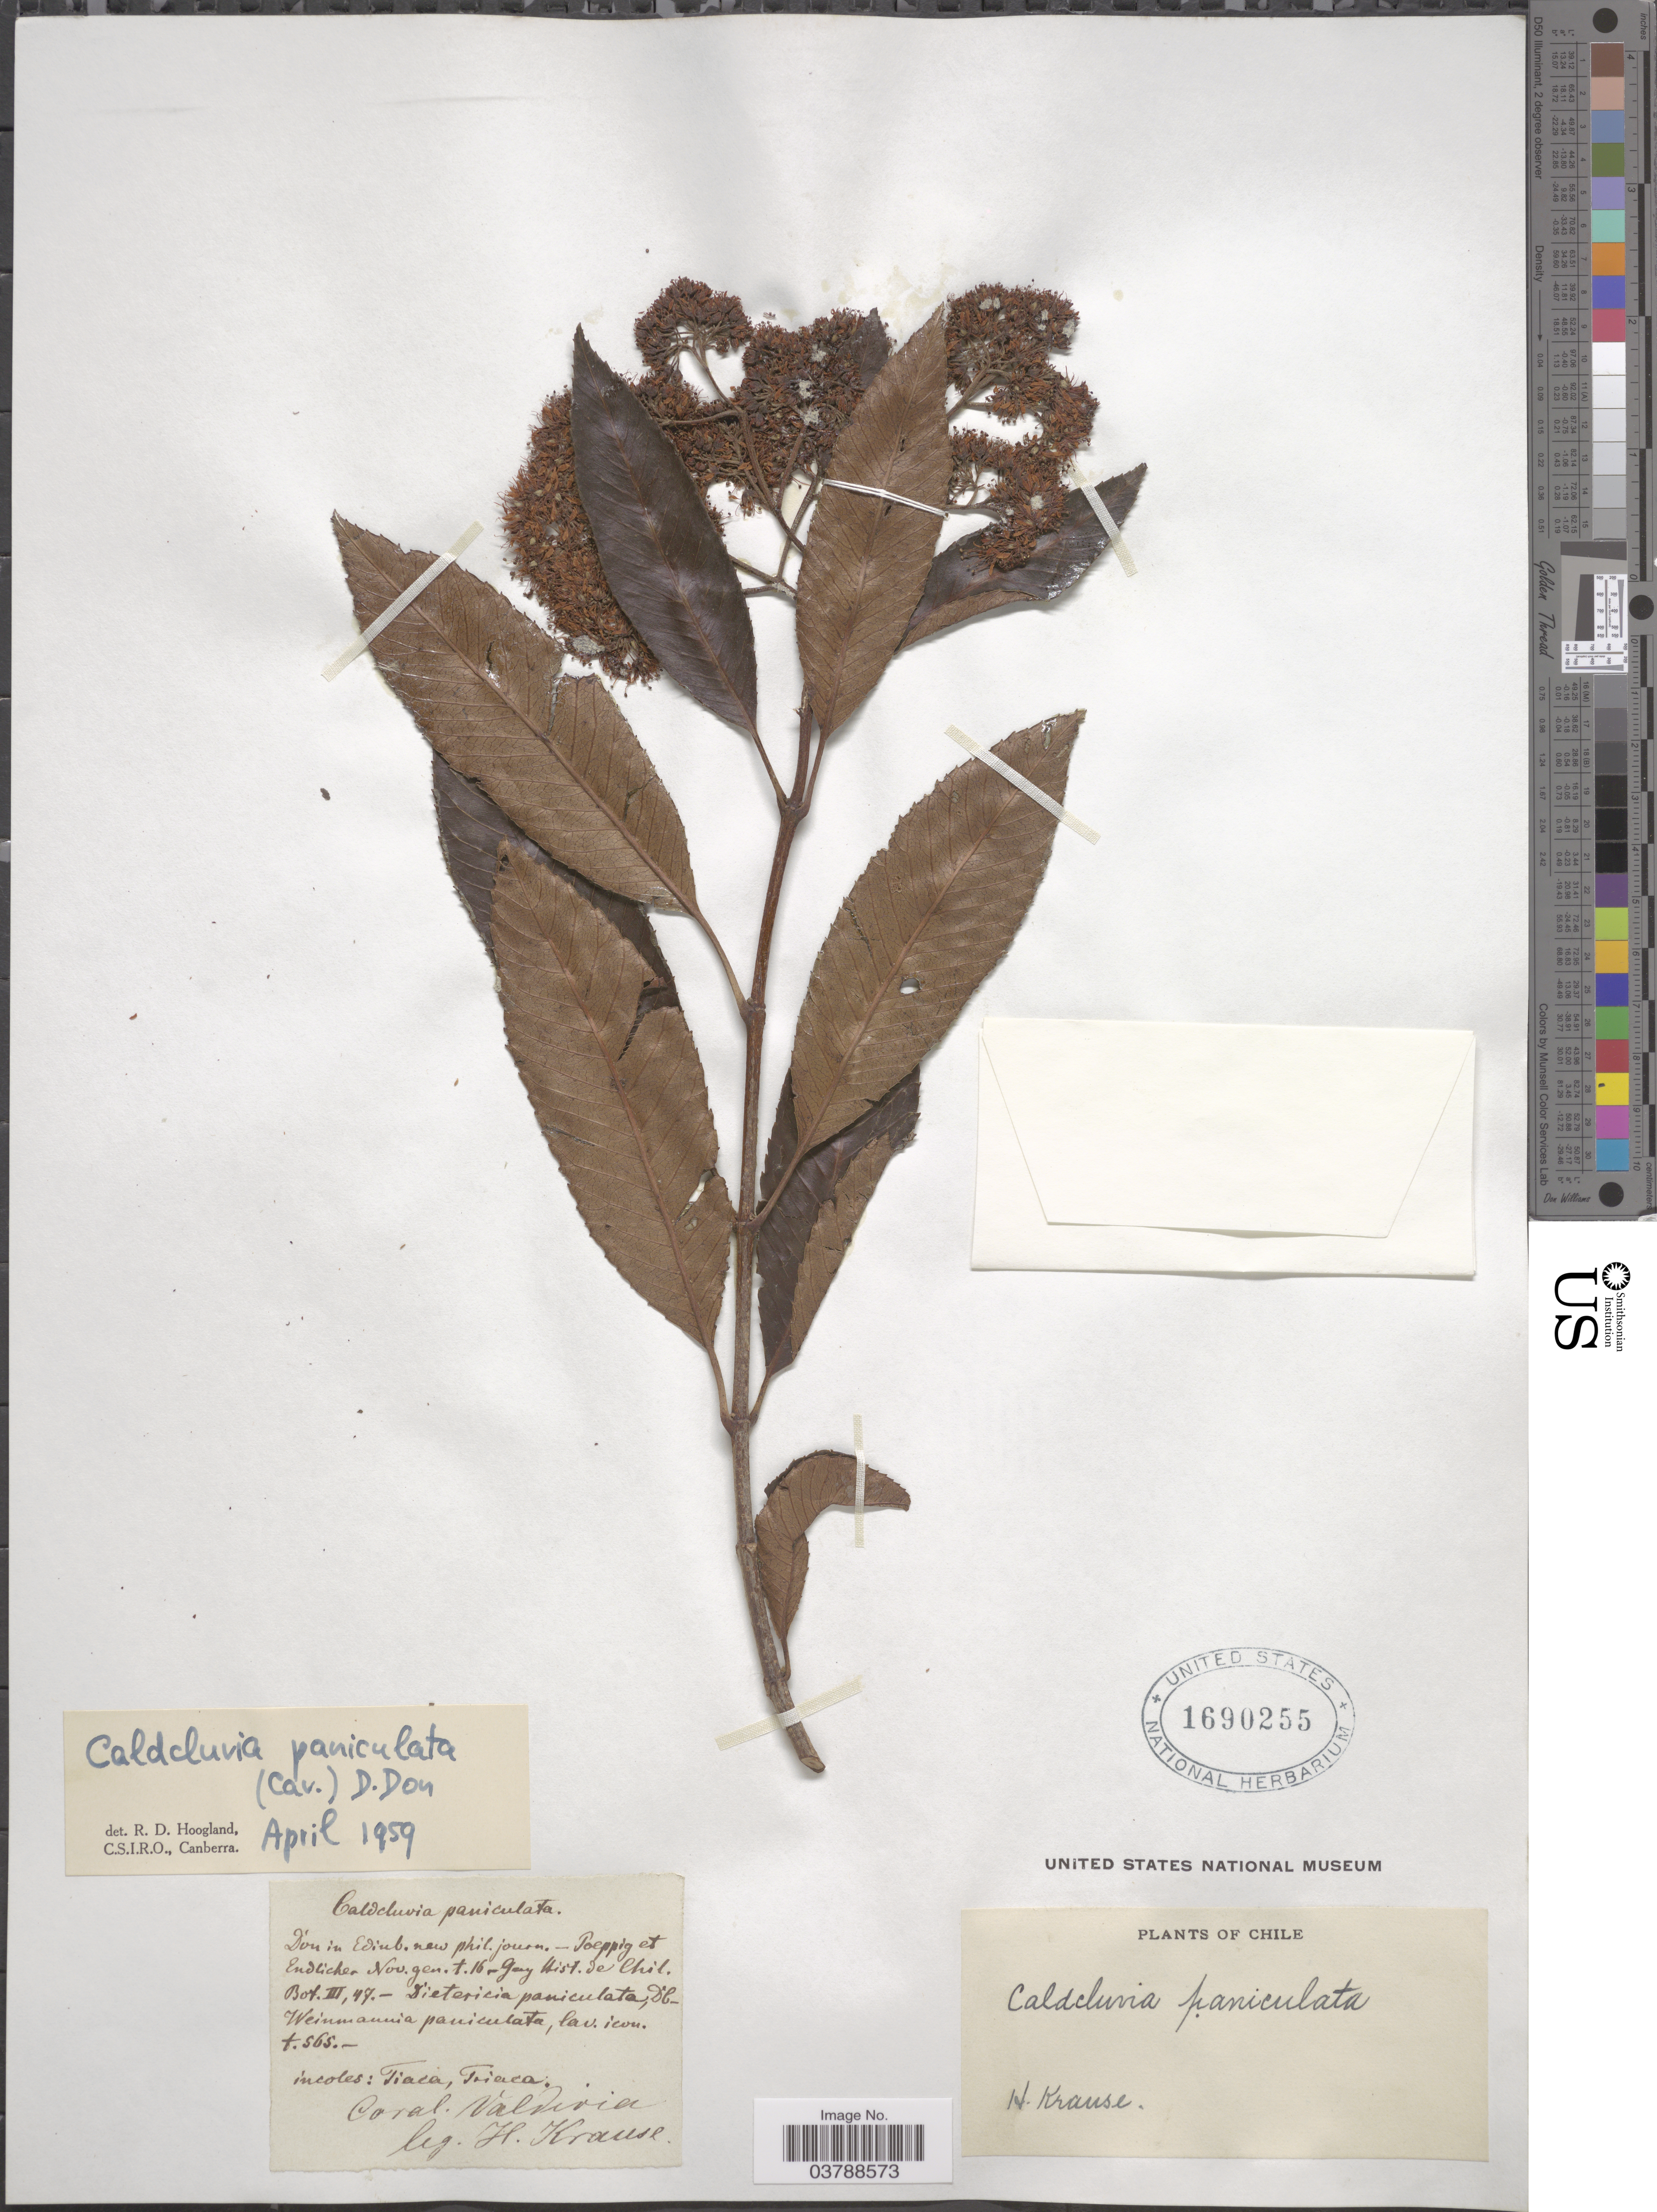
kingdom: Plantae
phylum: Tracheophyta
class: Magnoliopsida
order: Oxalidales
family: Cunoniaceae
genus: Caldcluvia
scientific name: Caldcluvia paniculata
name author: (Cav.) D. Don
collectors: H. Krause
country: Chile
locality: Coral Váldivia.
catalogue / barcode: US 1690255